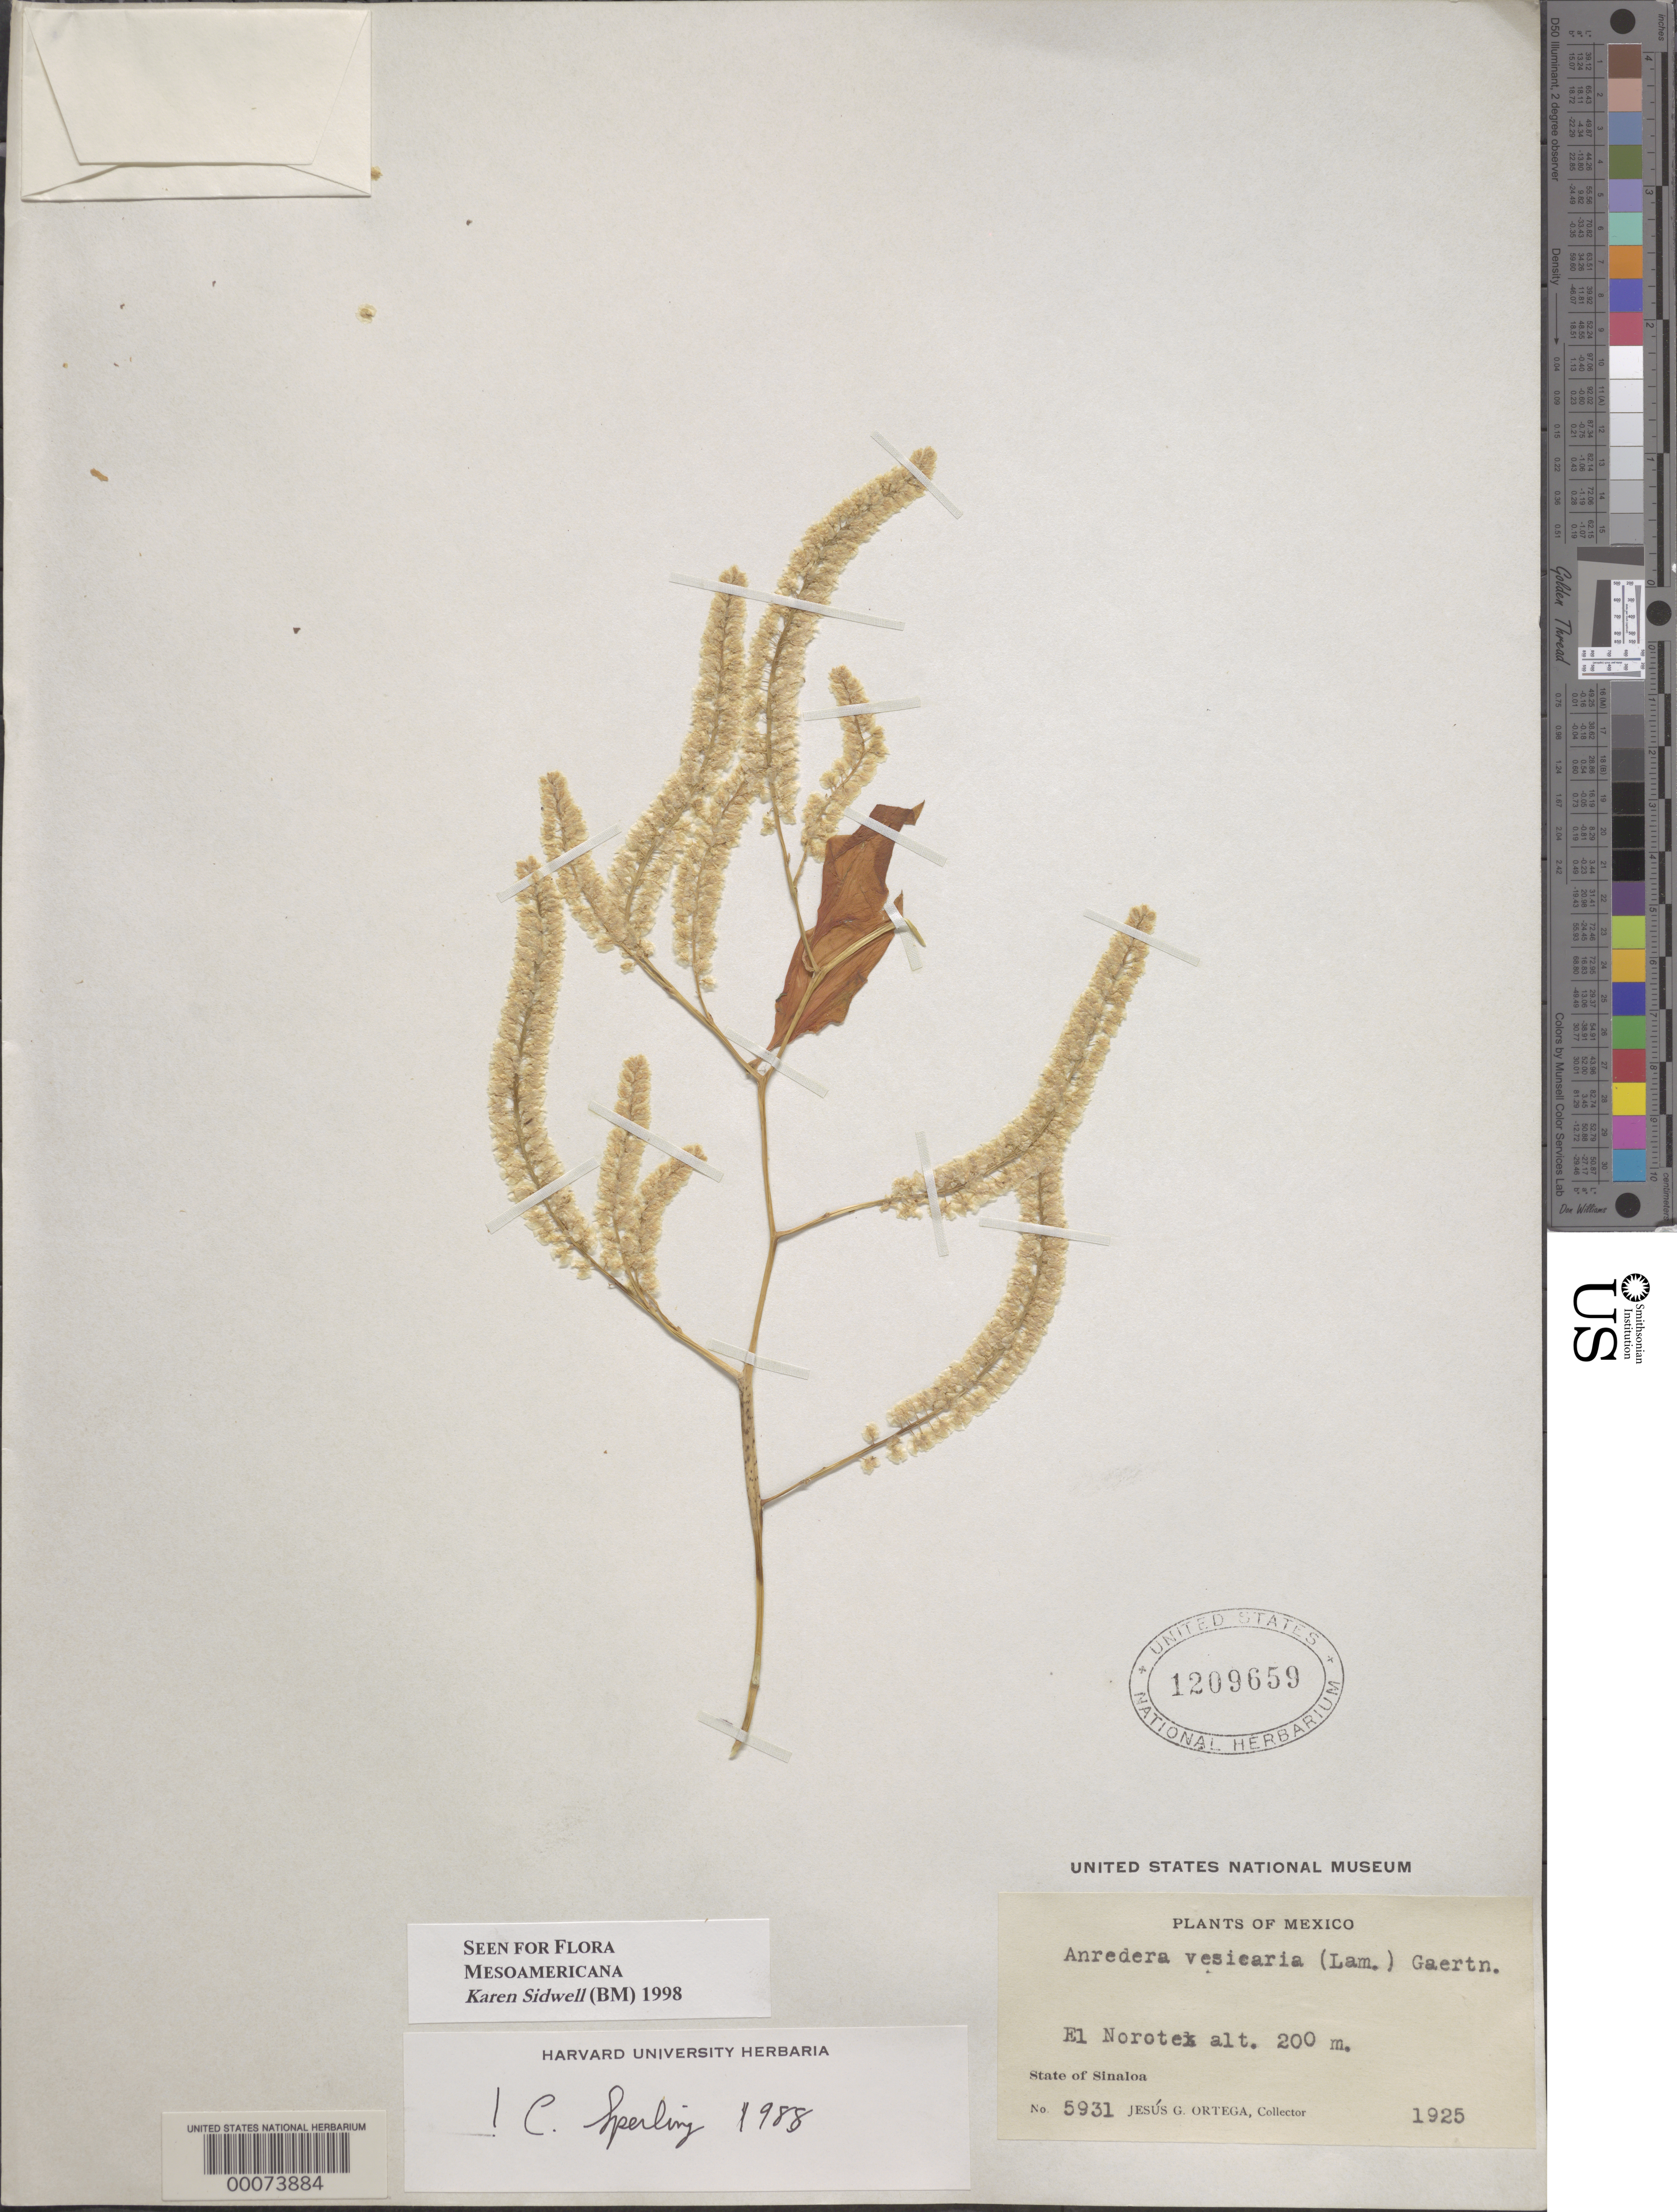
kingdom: Plantae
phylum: Tracheophyta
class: Magnoliopsida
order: Caryophyllales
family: Basellaceae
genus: Anredera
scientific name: Anredera vesicaria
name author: (Lam.) C.F. Gaertn.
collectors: J. Ortega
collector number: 5931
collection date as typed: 1925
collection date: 1925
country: Mexico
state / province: Sinaloa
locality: El norotex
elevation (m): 200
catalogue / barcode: US 1209659